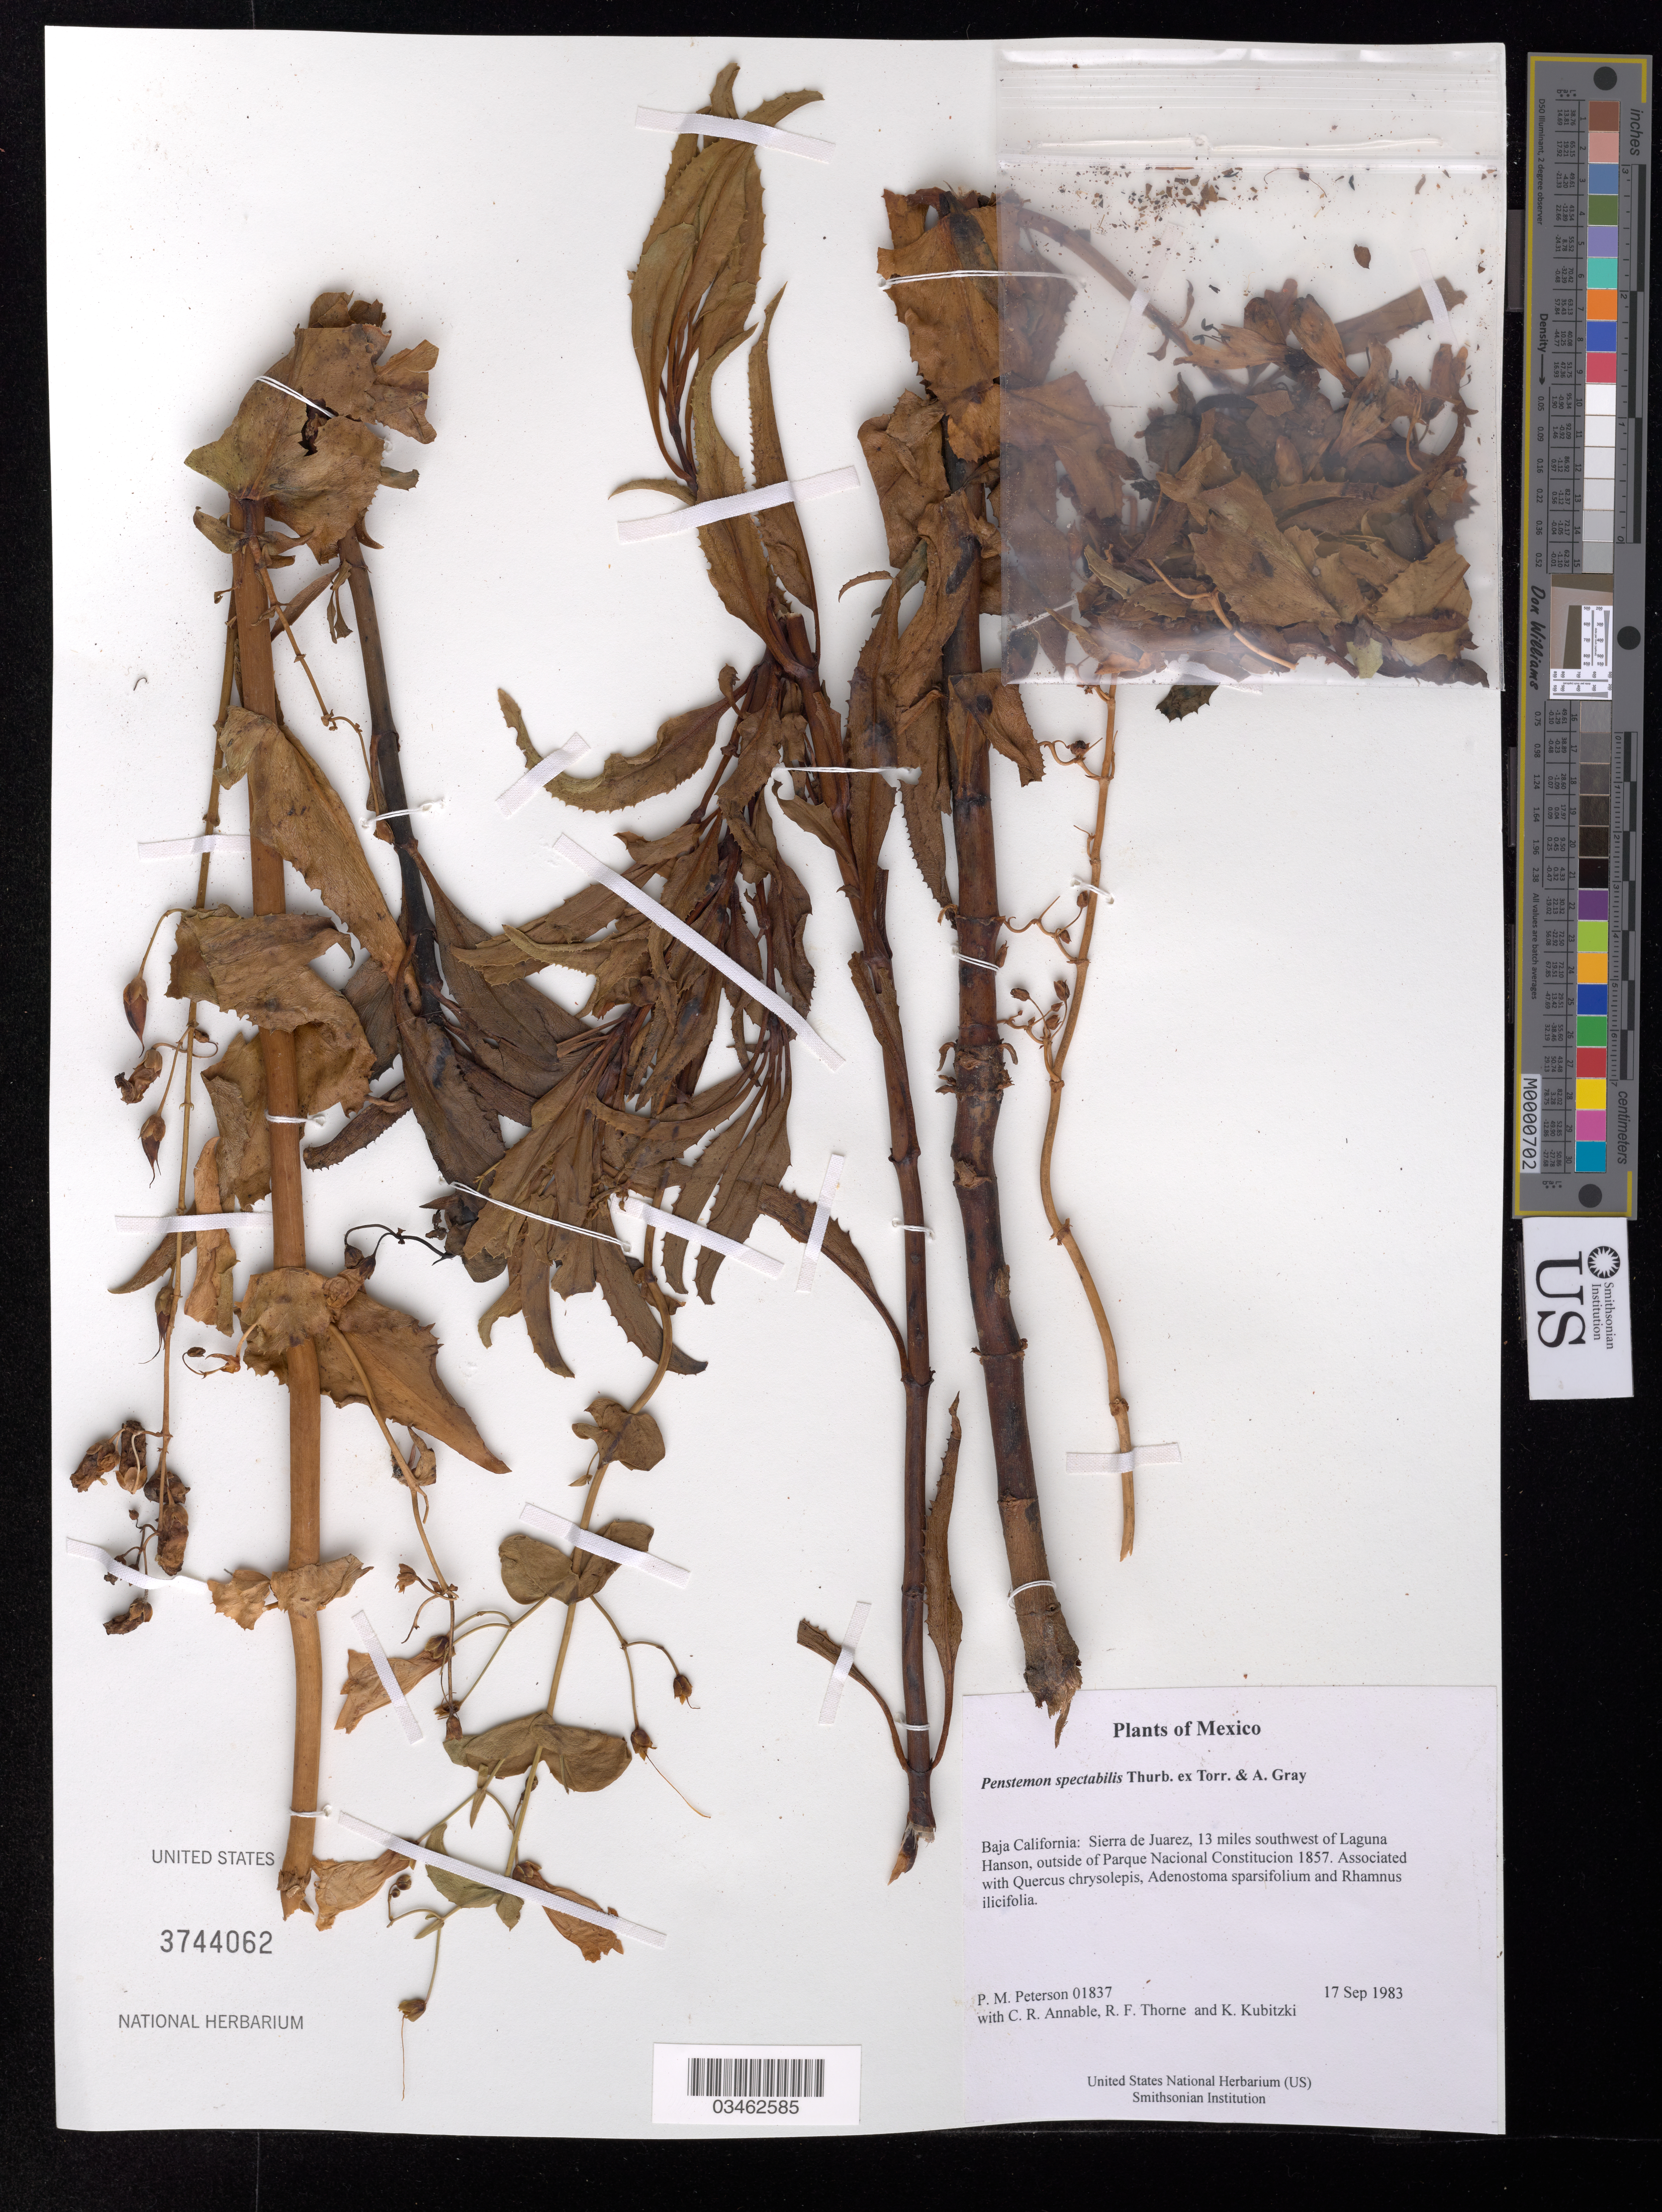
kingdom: Plantae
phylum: Tracheophyta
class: Magnoliopsida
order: Lamiales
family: Plantaginaceae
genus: Penstemon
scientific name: Penstemon spectabilis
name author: Thurb. ex Torr. & A. Gray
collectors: P. M. Peterson, C. R. Annable, R. F. Thorne & K. Kubitzki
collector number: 01837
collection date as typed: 17 Sep 1983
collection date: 1983-09-17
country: Mexico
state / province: Baja California Norte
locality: Sierra de Juarez, 13 miles southwest of Laguna Hanson, outside of Parque Nacional Constitucion 1857.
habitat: Associated with Quercus chrysolepis, Adenostoma sparsifolium and Rhamnus ilicifolia.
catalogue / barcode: US 3744062